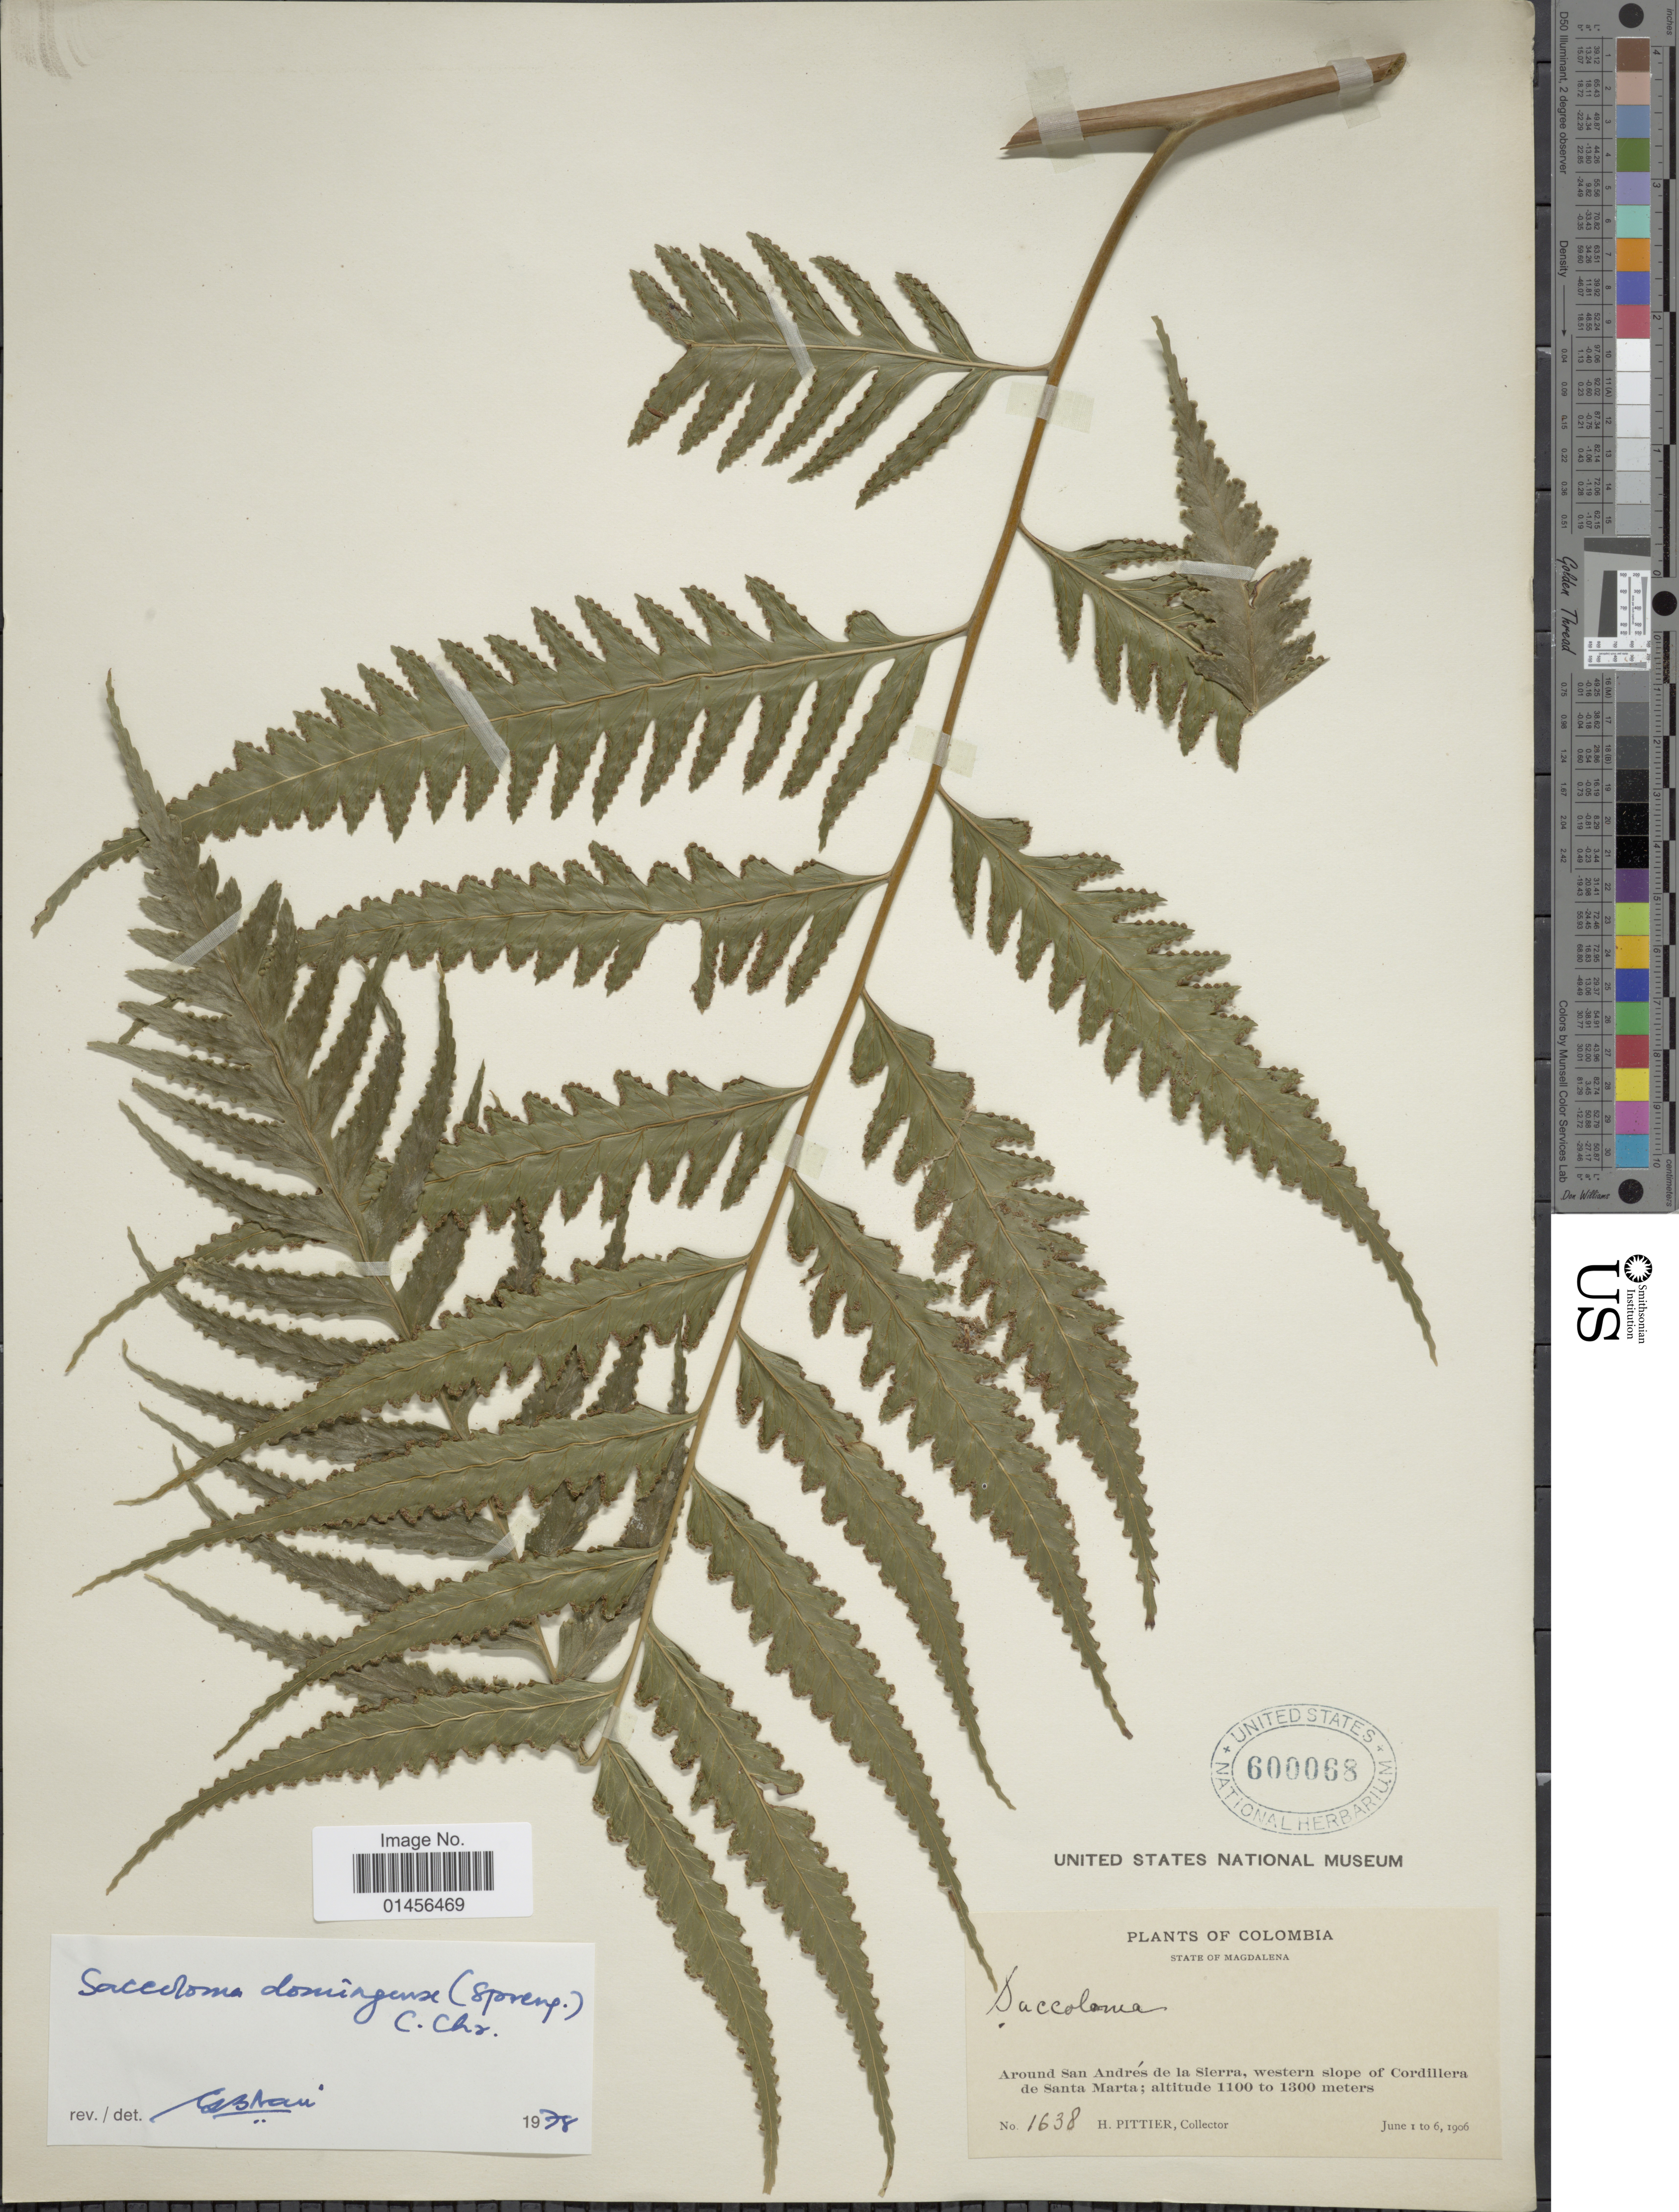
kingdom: Plantae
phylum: Tracheophyta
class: Polypodiopsida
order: Polypodiales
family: Saccolomataceae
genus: Saccoloma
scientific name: Saccoloma domingense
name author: (Spreng.) C. Chr.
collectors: H. F. Pittier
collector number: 1638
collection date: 1906-06-01/1906-06-06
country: Colombia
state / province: Magdalena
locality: Around San Andrés de la Siera, western slope of Cordillera de Santa Marta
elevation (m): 1100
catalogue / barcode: US 600068